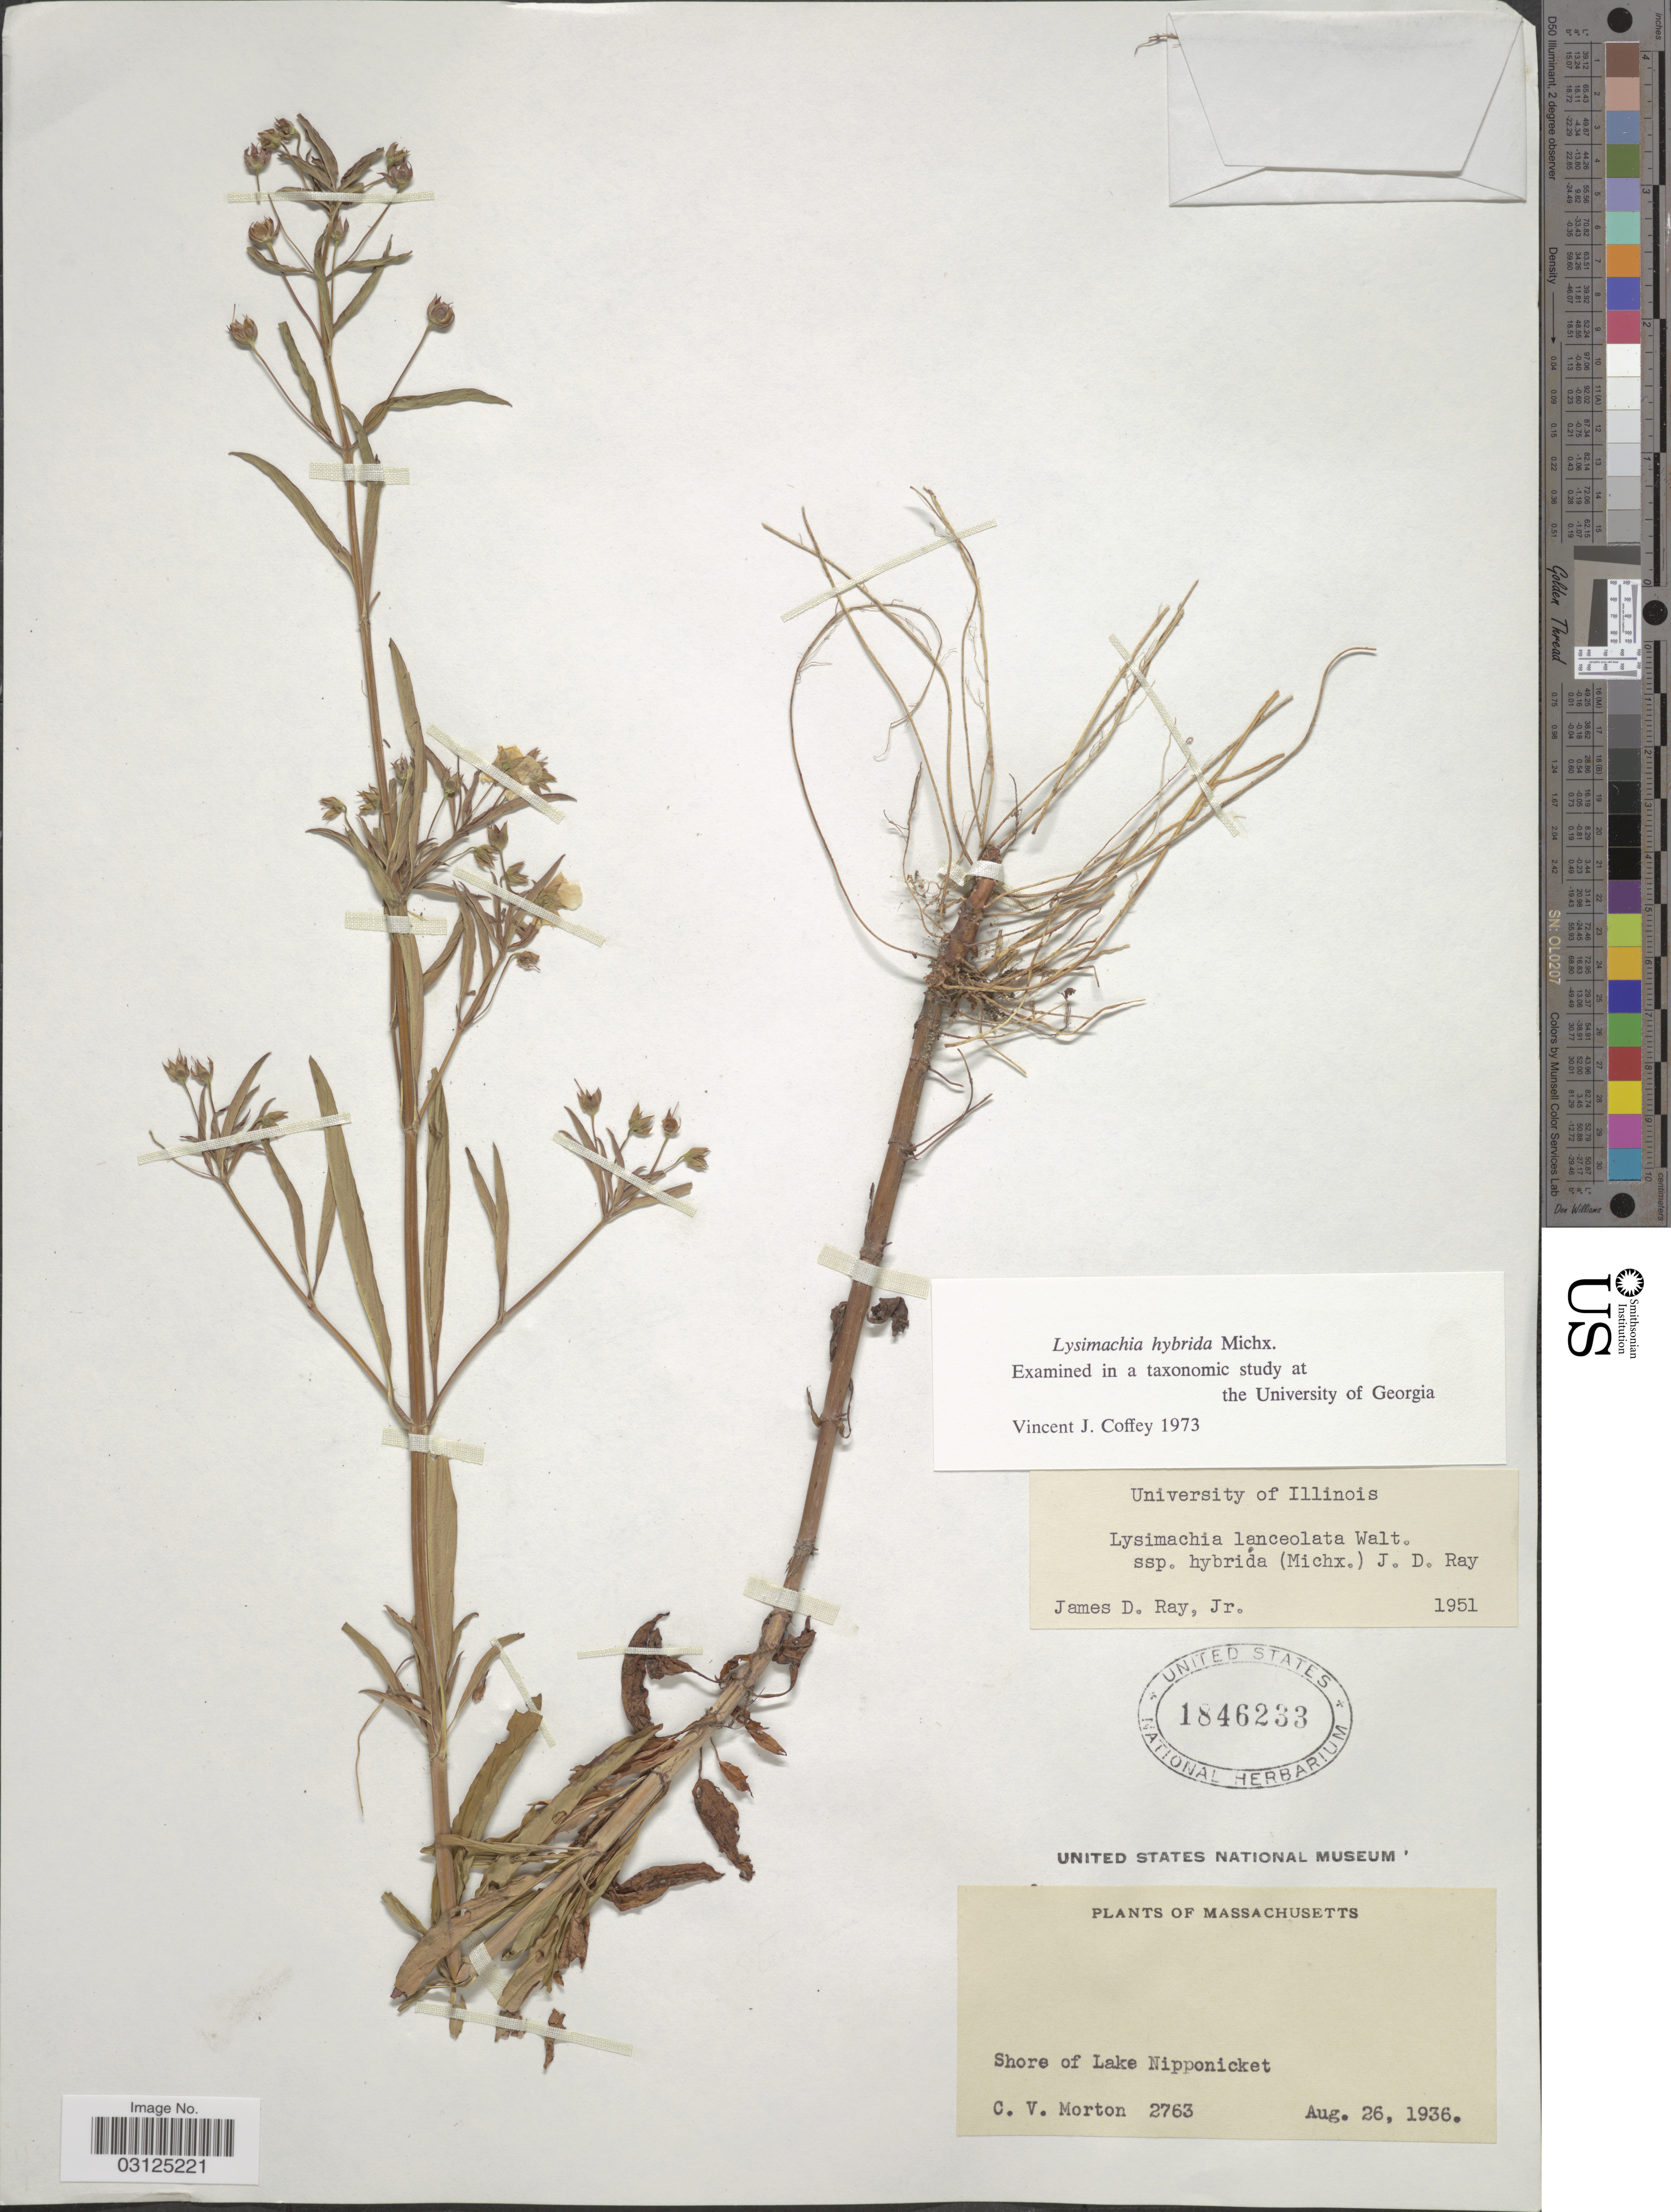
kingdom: Plantae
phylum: Tracheophyta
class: Magnoliopsida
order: Ericales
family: Primulaceae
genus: Lysimachia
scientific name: Lysimachia hybrida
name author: Michx.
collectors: C. V. Morton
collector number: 2763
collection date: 1936-08-26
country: United States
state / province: Massachusetts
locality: Shore of Lake Nipponicket.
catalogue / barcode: US 1846233